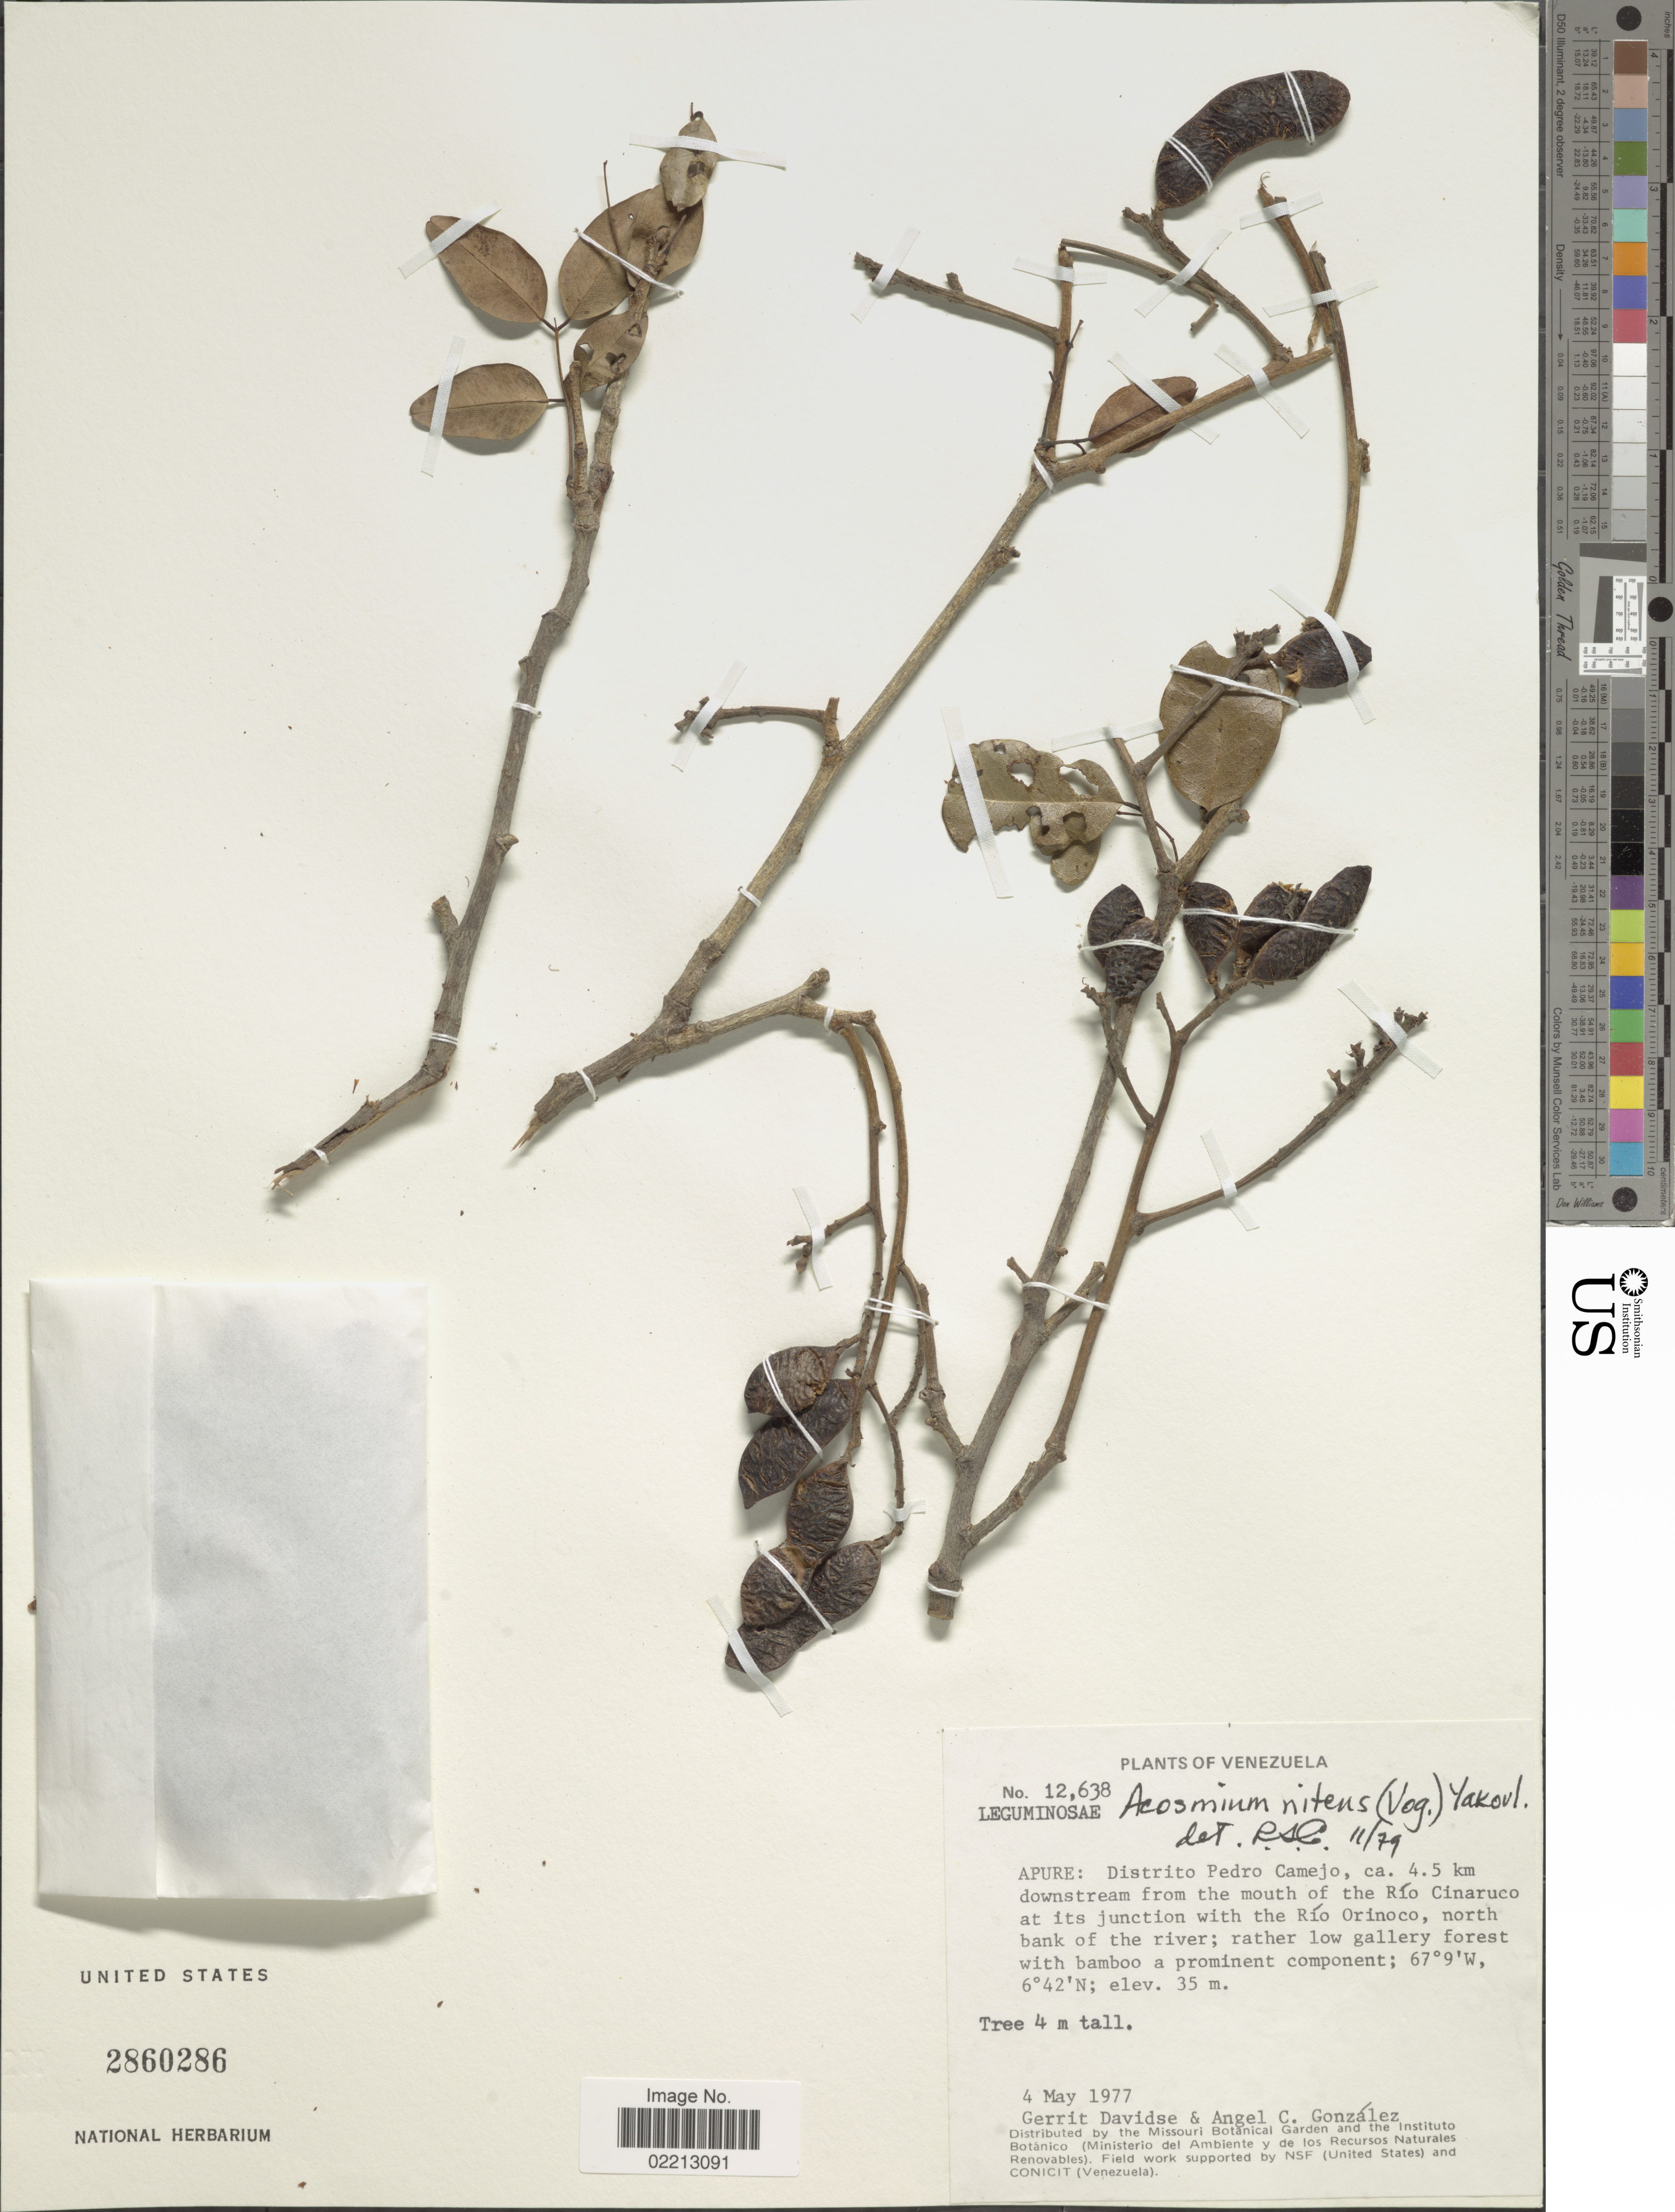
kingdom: Plantae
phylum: Tracheophyta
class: Magnoliopsida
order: Fabales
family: Fabaceae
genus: Acosmium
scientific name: Acosmium nitens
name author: (Vogel) Yakovlev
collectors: G. Davidse & A. C. González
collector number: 12638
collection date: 1977-05-04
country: Venezuela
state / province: Apure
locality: Distrito Pedro Camejo, ca. 4.5 km downstream from the mouth of the Rio Cinaruco at its junction with the Rio Orinoco, north bank of the river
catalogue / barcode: US 2860286